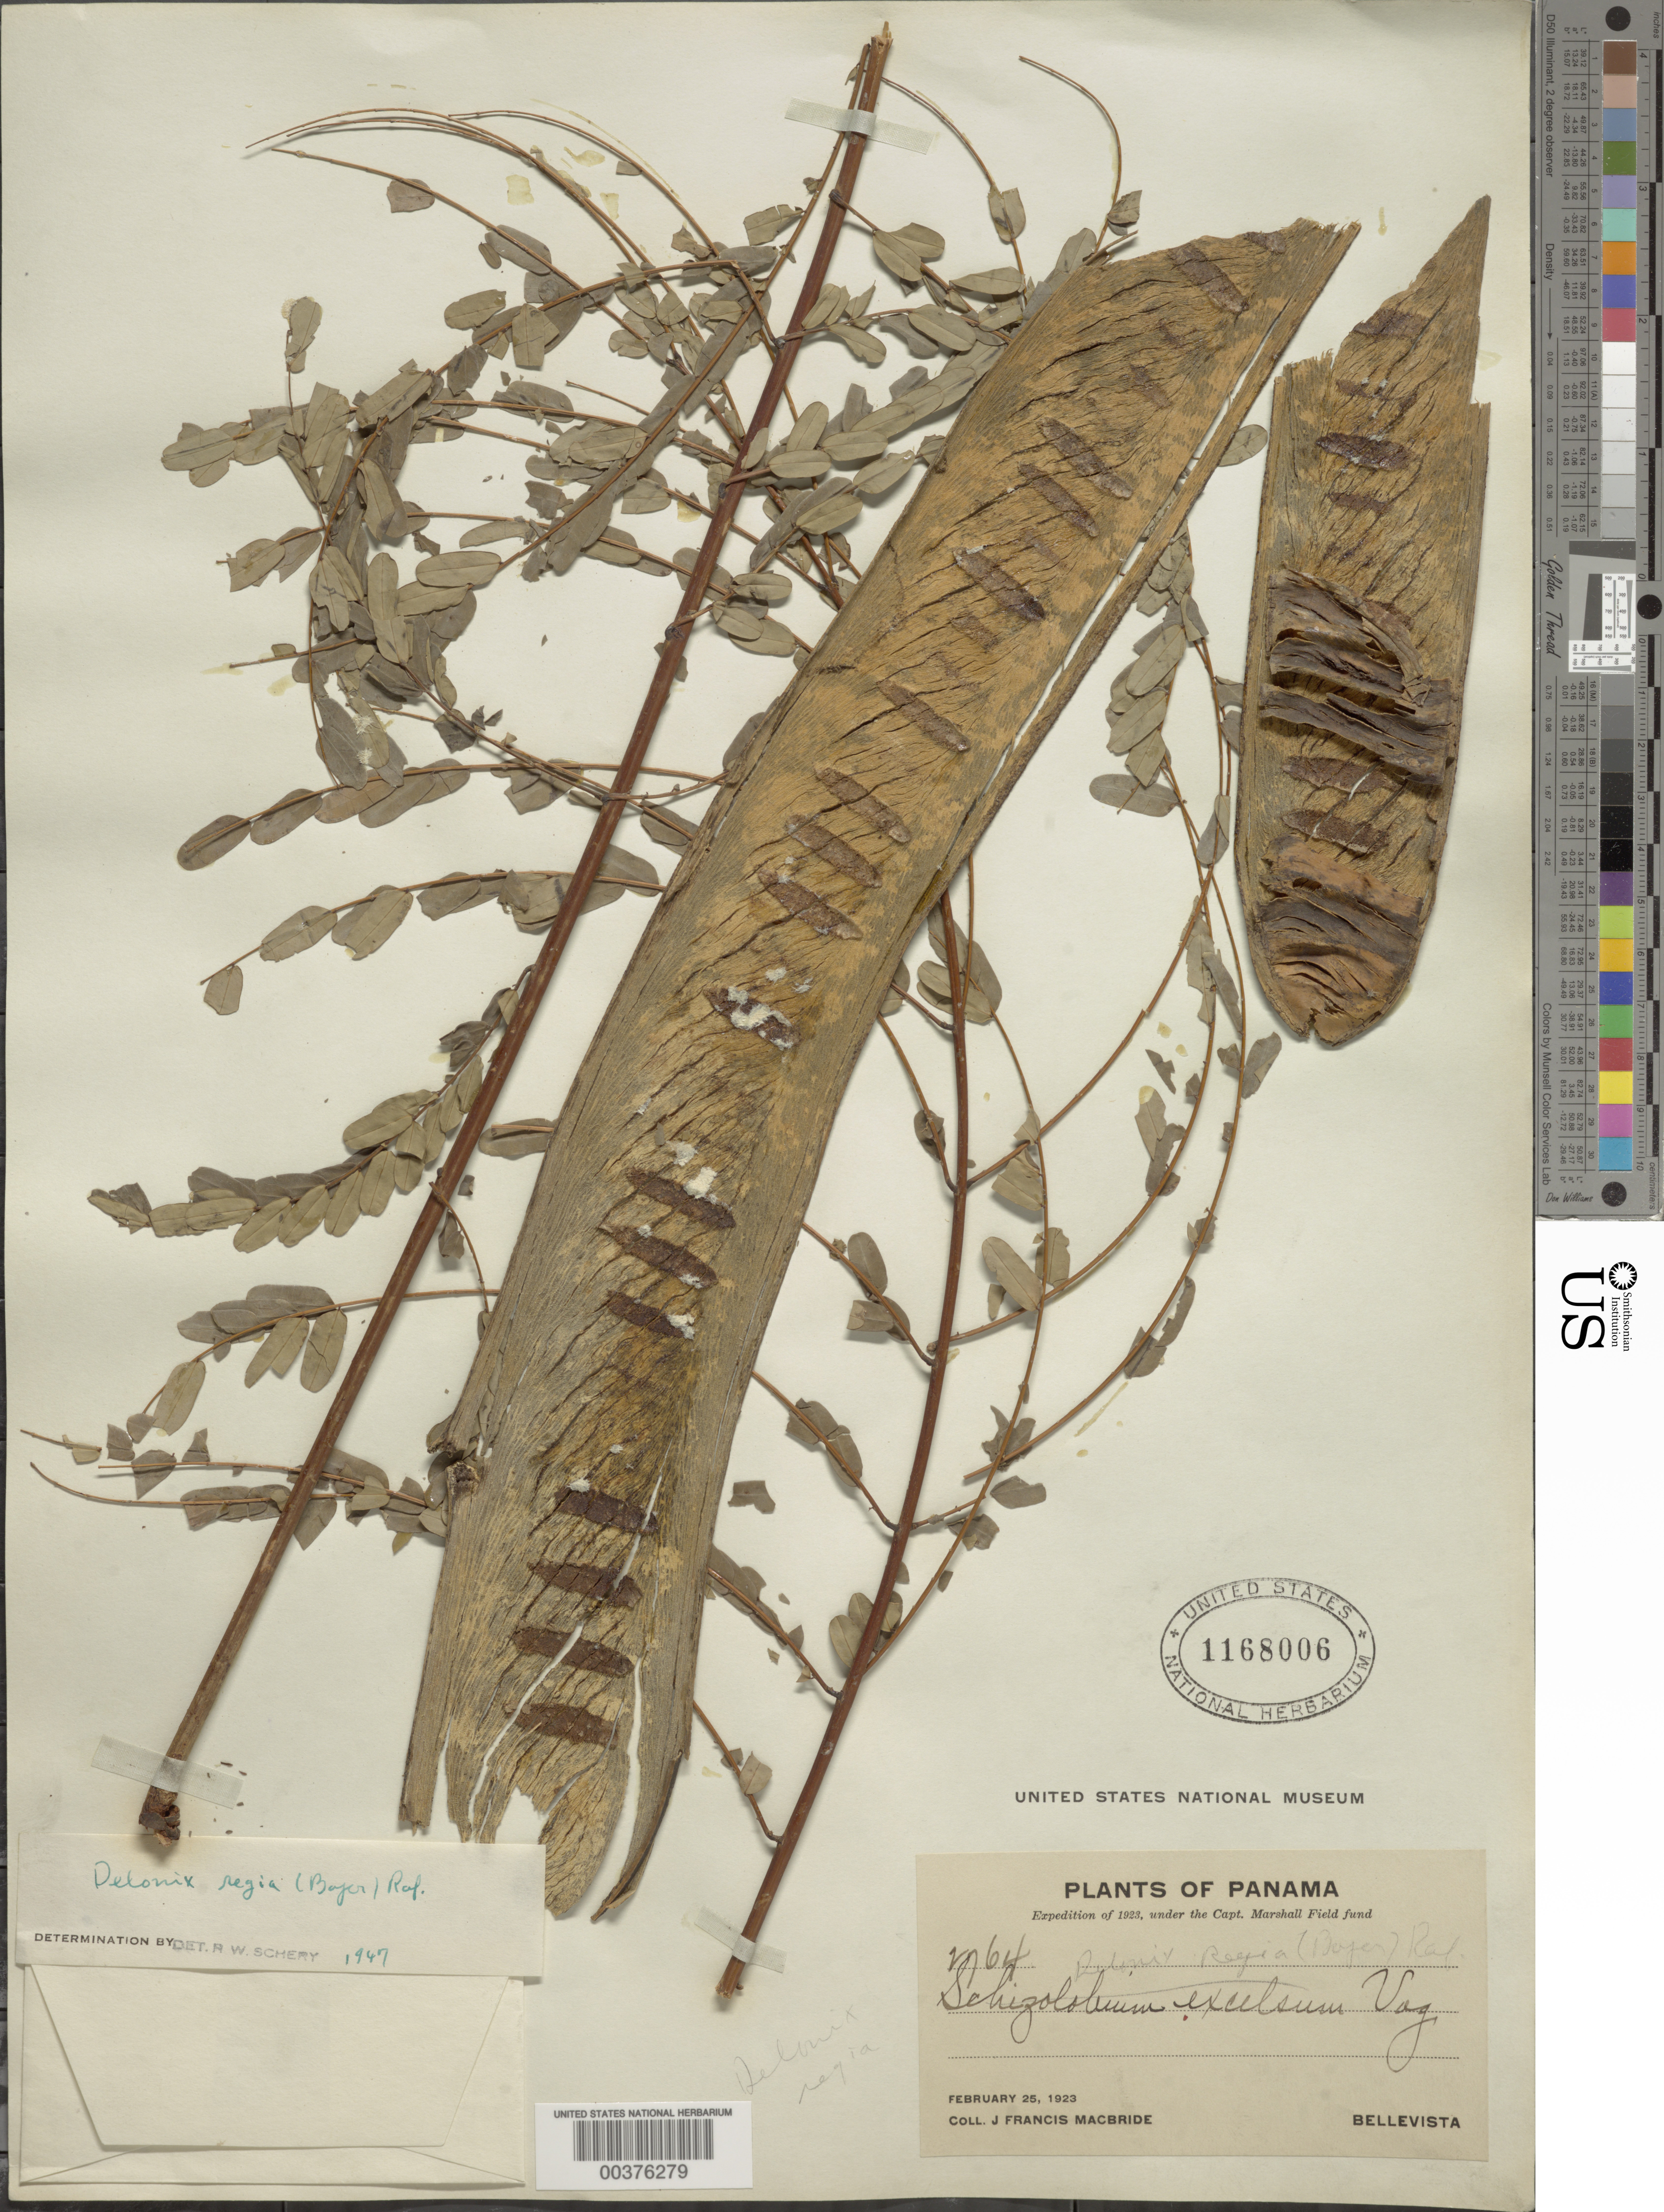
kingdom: Plantae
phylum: Tracheophyta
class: Magnoliopsida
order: Fabales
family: Fabaceae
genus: Delonix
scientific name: Delonix regia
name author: (Bojer ex Hook.) Raf.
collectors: J. F. Macbride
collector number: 2764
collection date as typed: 25 Feb 1923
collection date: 1923-02-25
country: Panama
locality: Bella Vista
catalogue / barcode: US 1168006